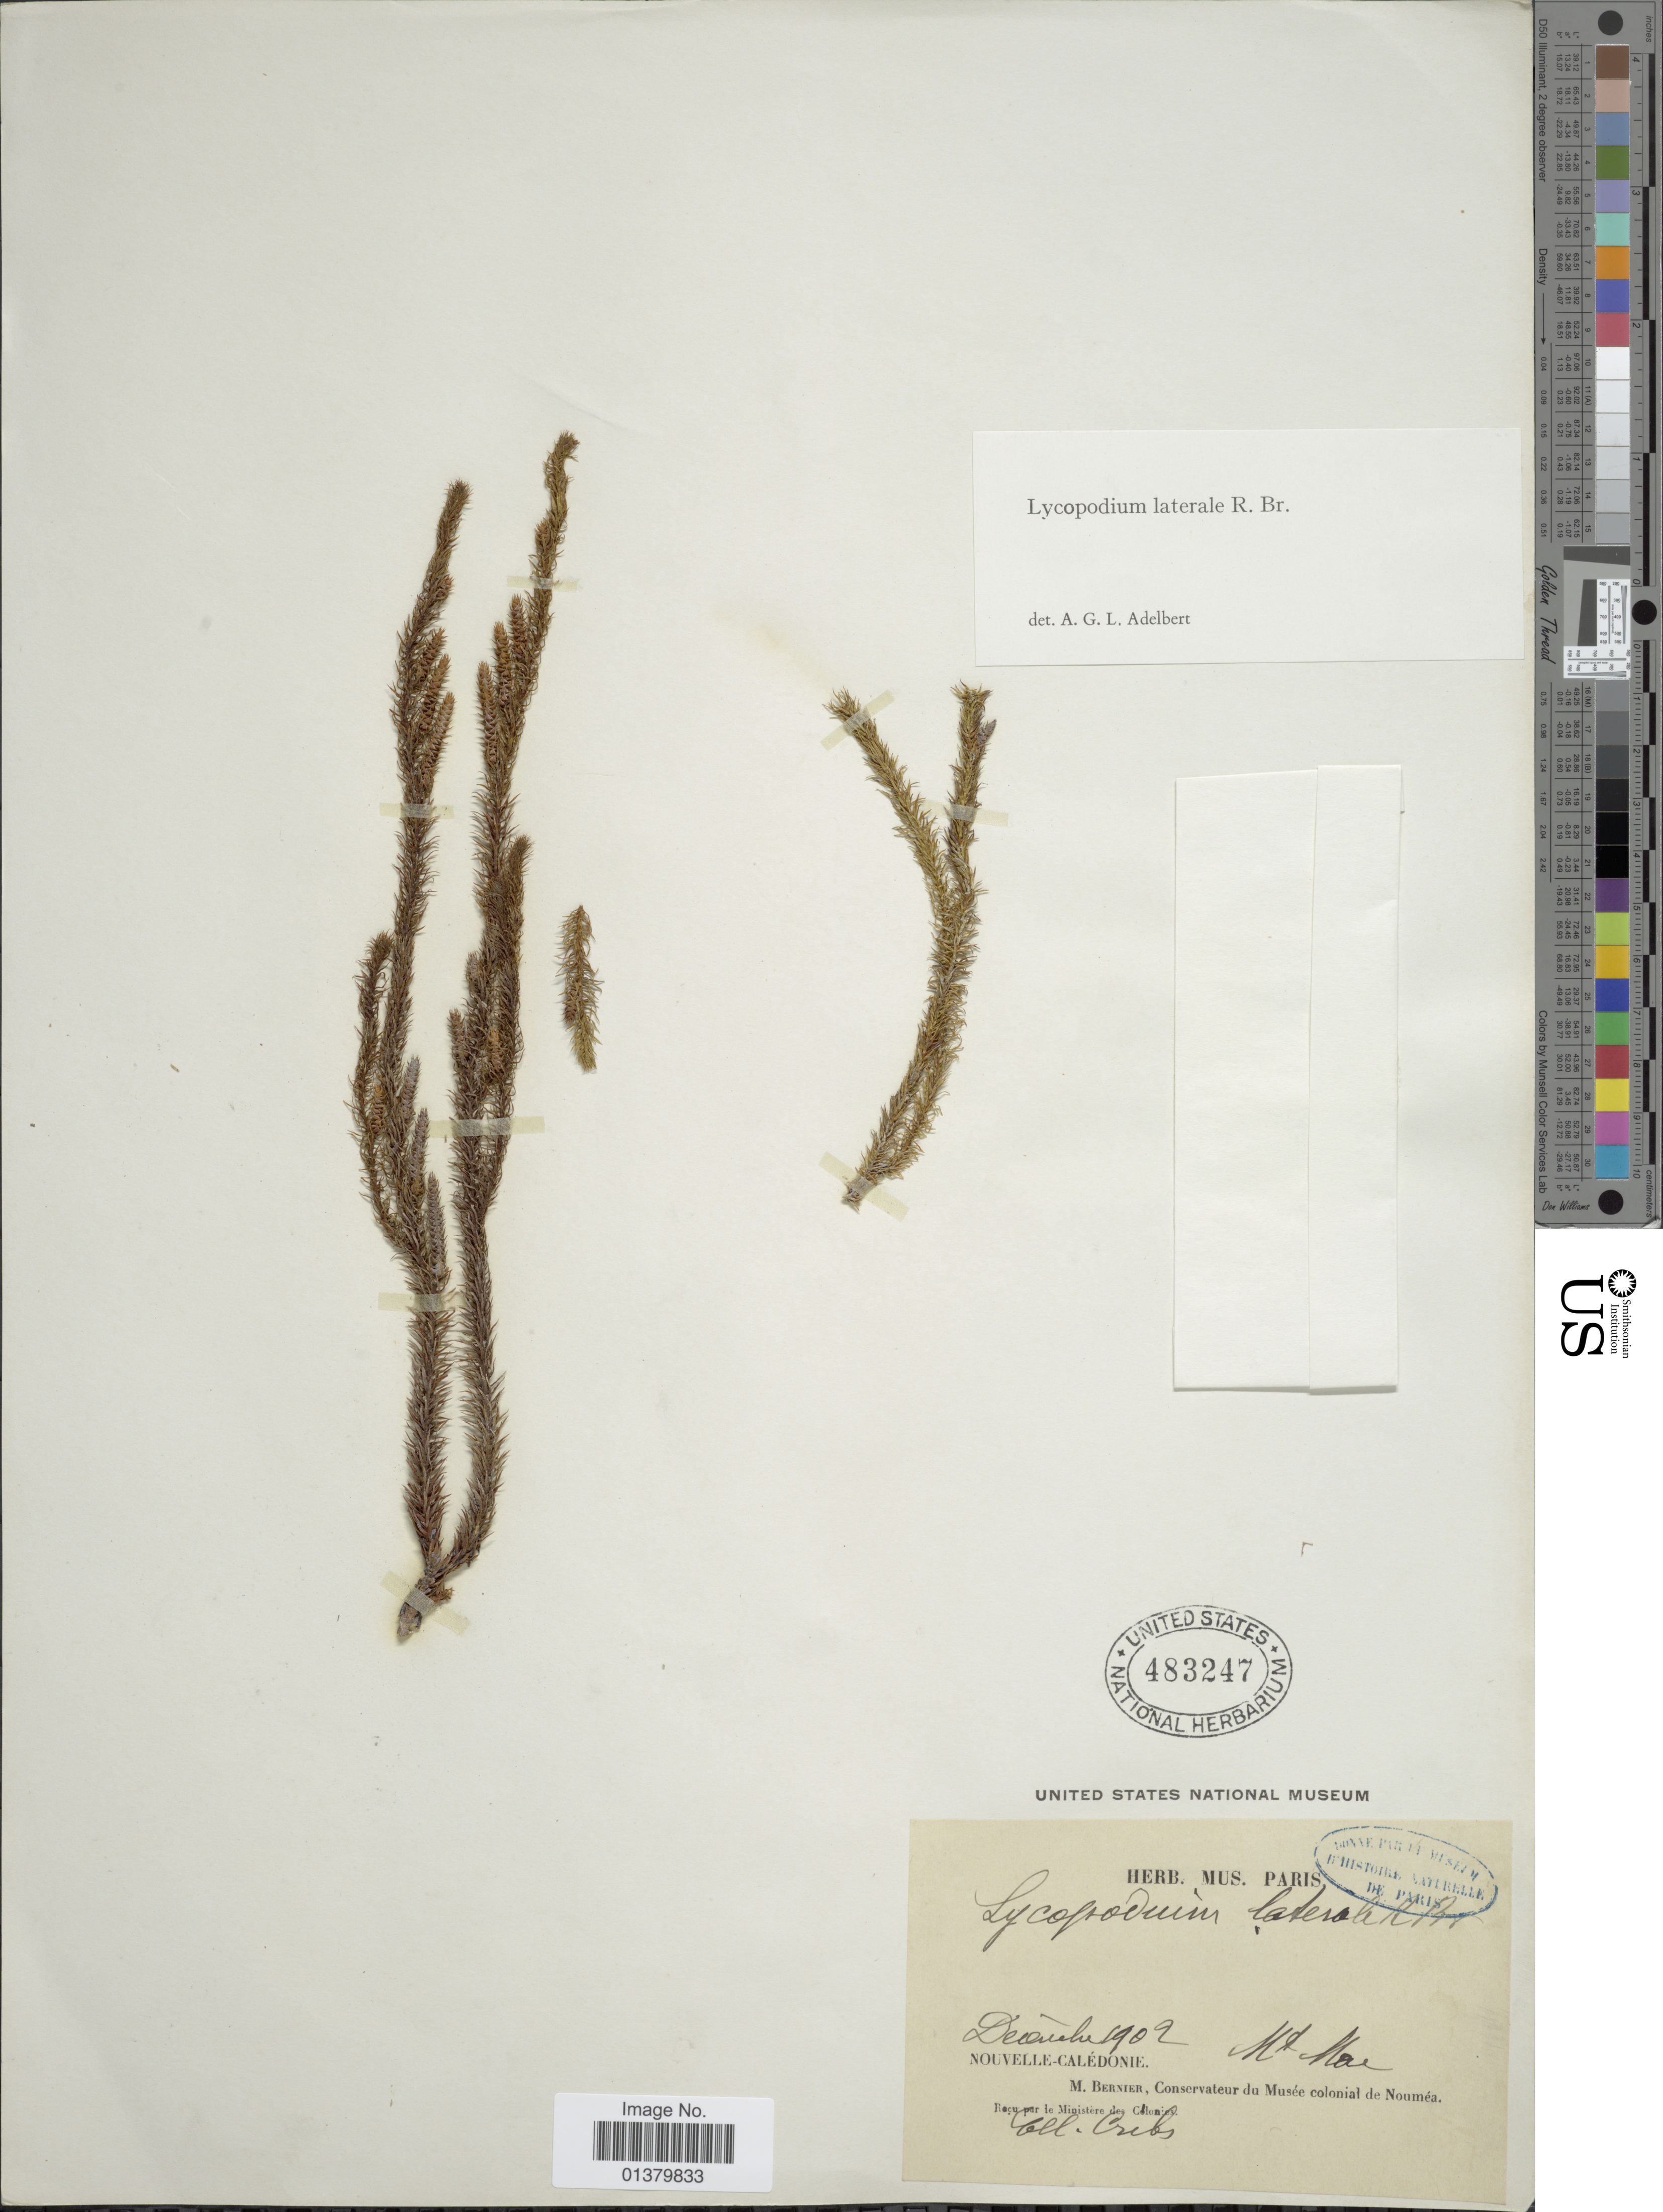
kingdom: Plantae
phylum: Tracheophyta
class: Lycopodiopsida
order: Lycopodiales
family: Lycopodiaceae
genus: Lateristachys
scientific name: Lateristachys lateralis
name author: (R. Br.) Holub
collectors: Cribs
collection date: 1902-12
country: New Caledonia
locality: Mt Mou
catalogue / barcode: US 483247